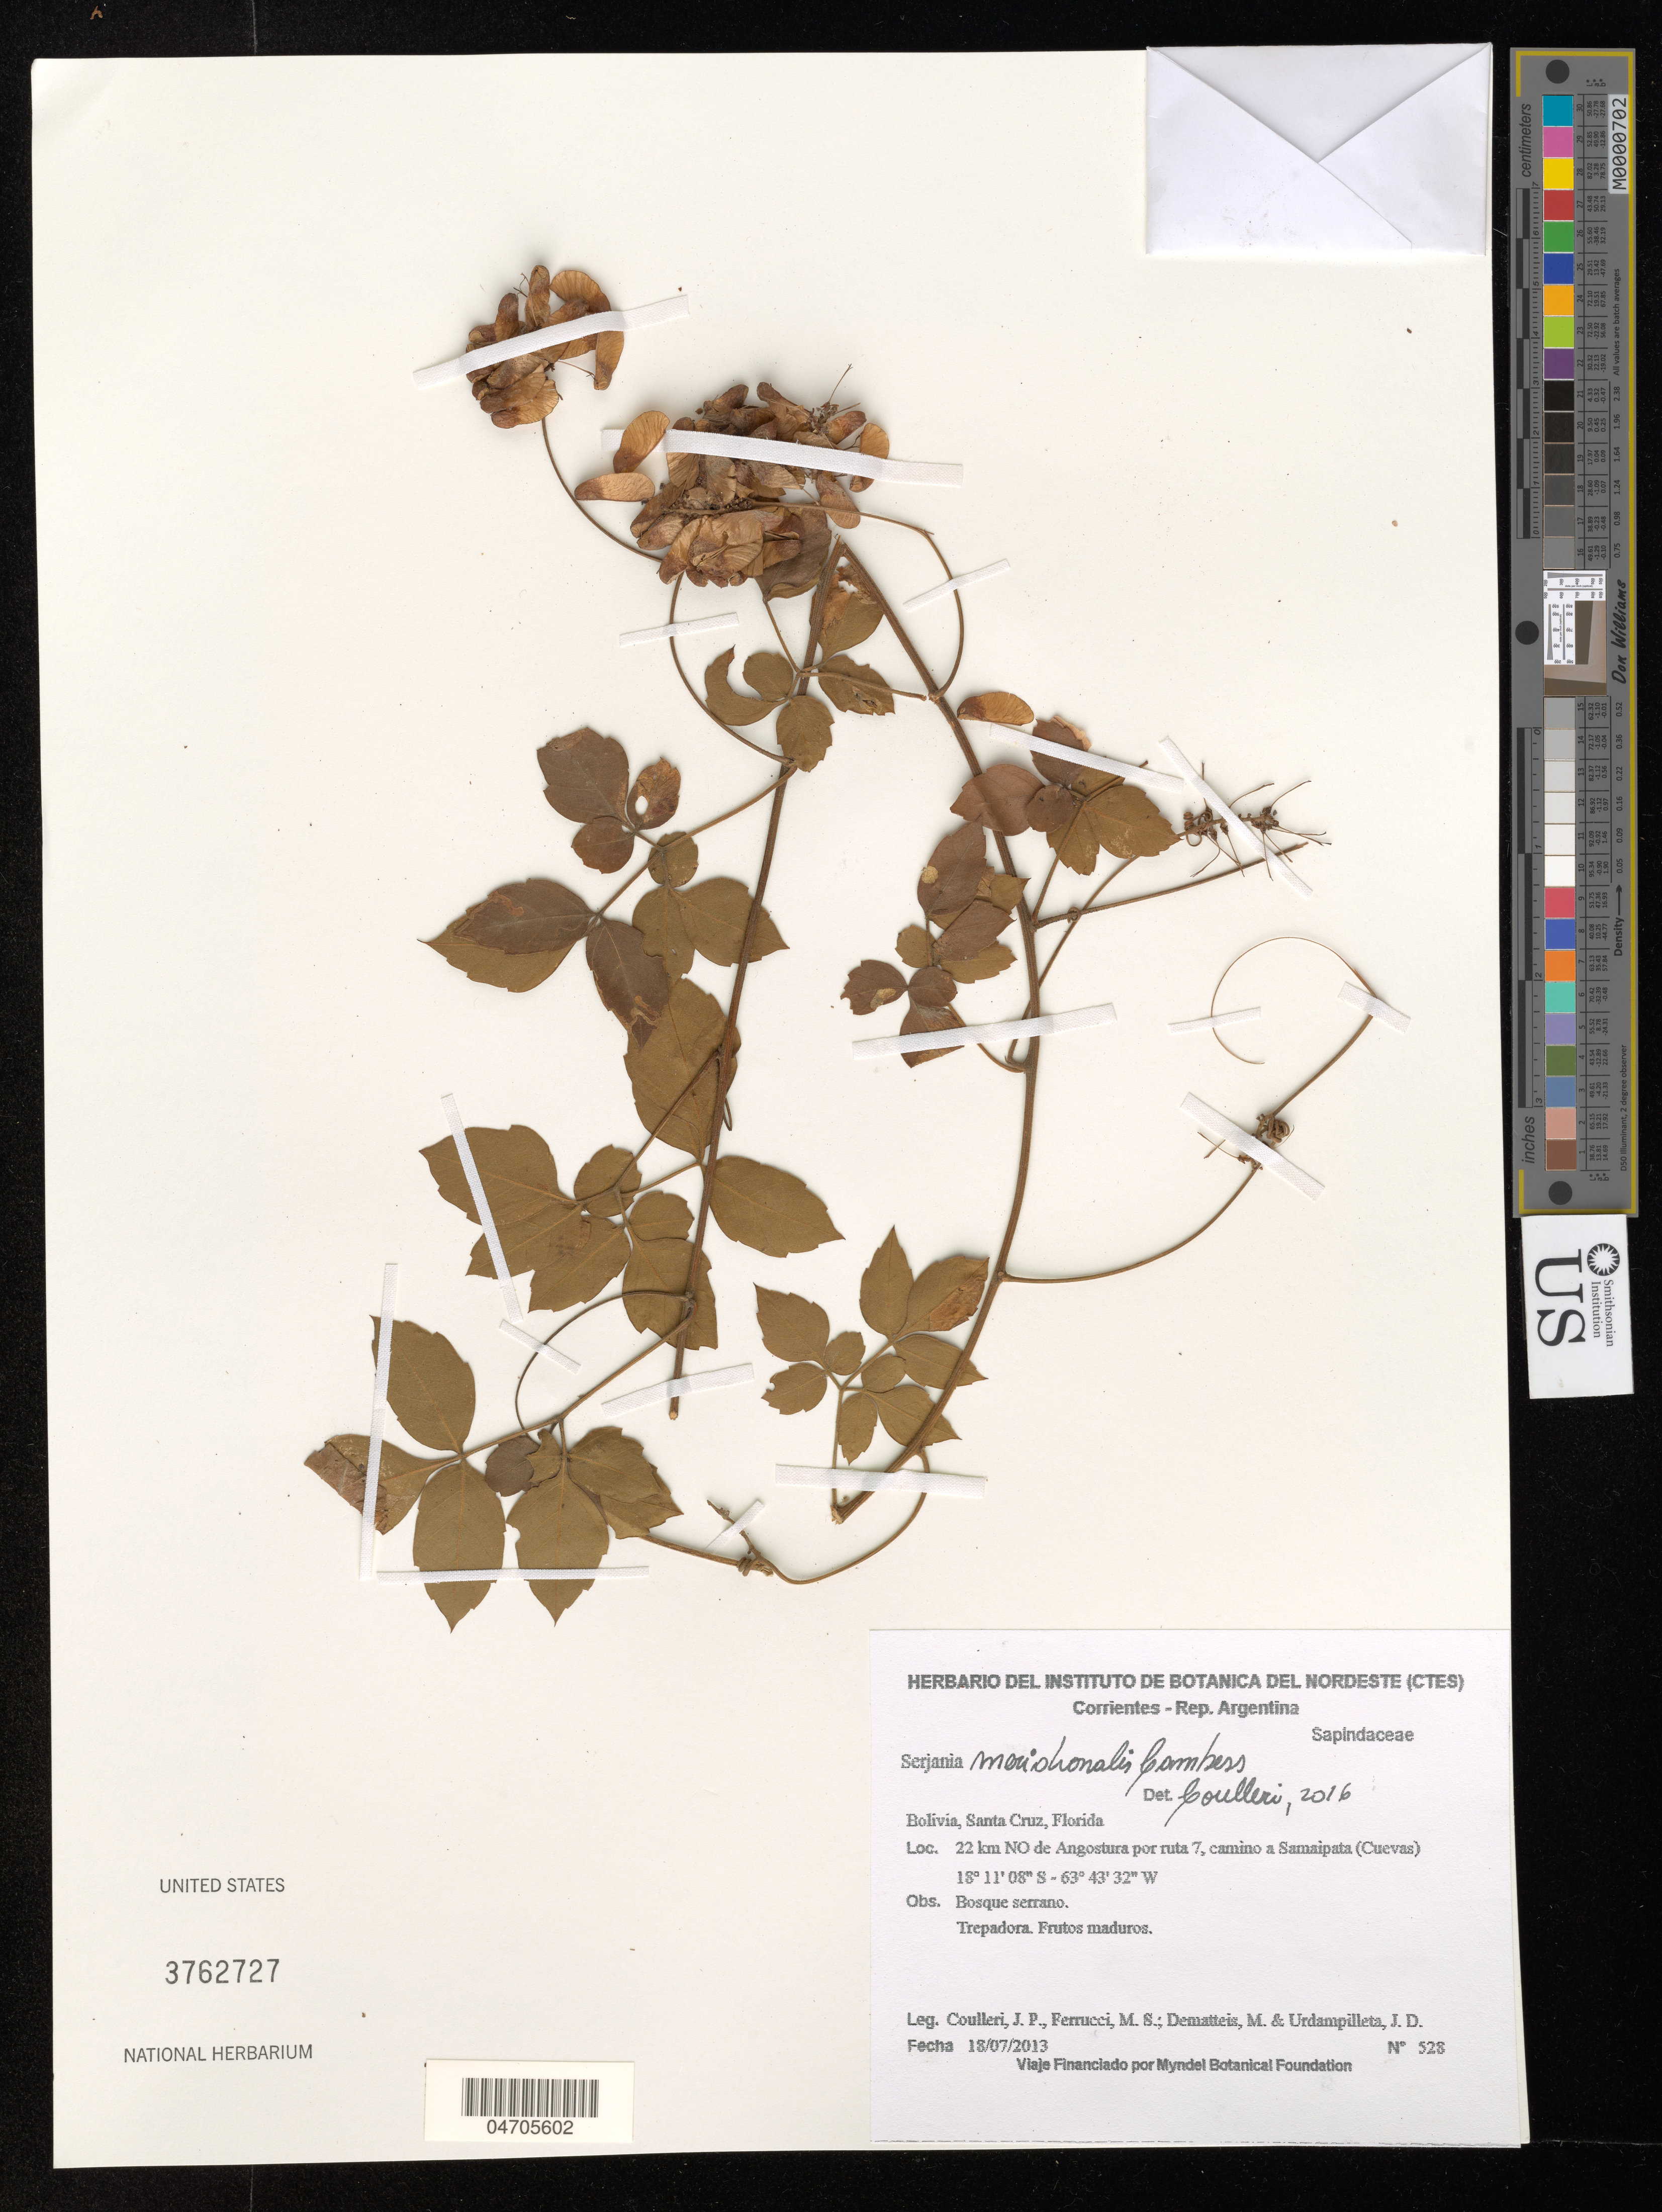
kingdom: Plantae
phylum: Tracheophyta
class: Magnoliopsida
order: Sapindales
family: Sapindaceae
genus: Serjania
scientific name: Serjania meridionalis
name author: Cambess.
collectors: J. Coulleri, M. S. Ferrucci, M. Dematteis & J. Urdampilleta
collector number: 528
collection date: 2013-07-18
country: Bolivia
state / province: Santa Cruz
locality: Florida. 22 km NO de Angostura por ruta 7, camino a Samaipata (Cuevas).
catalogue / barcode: US 3762727